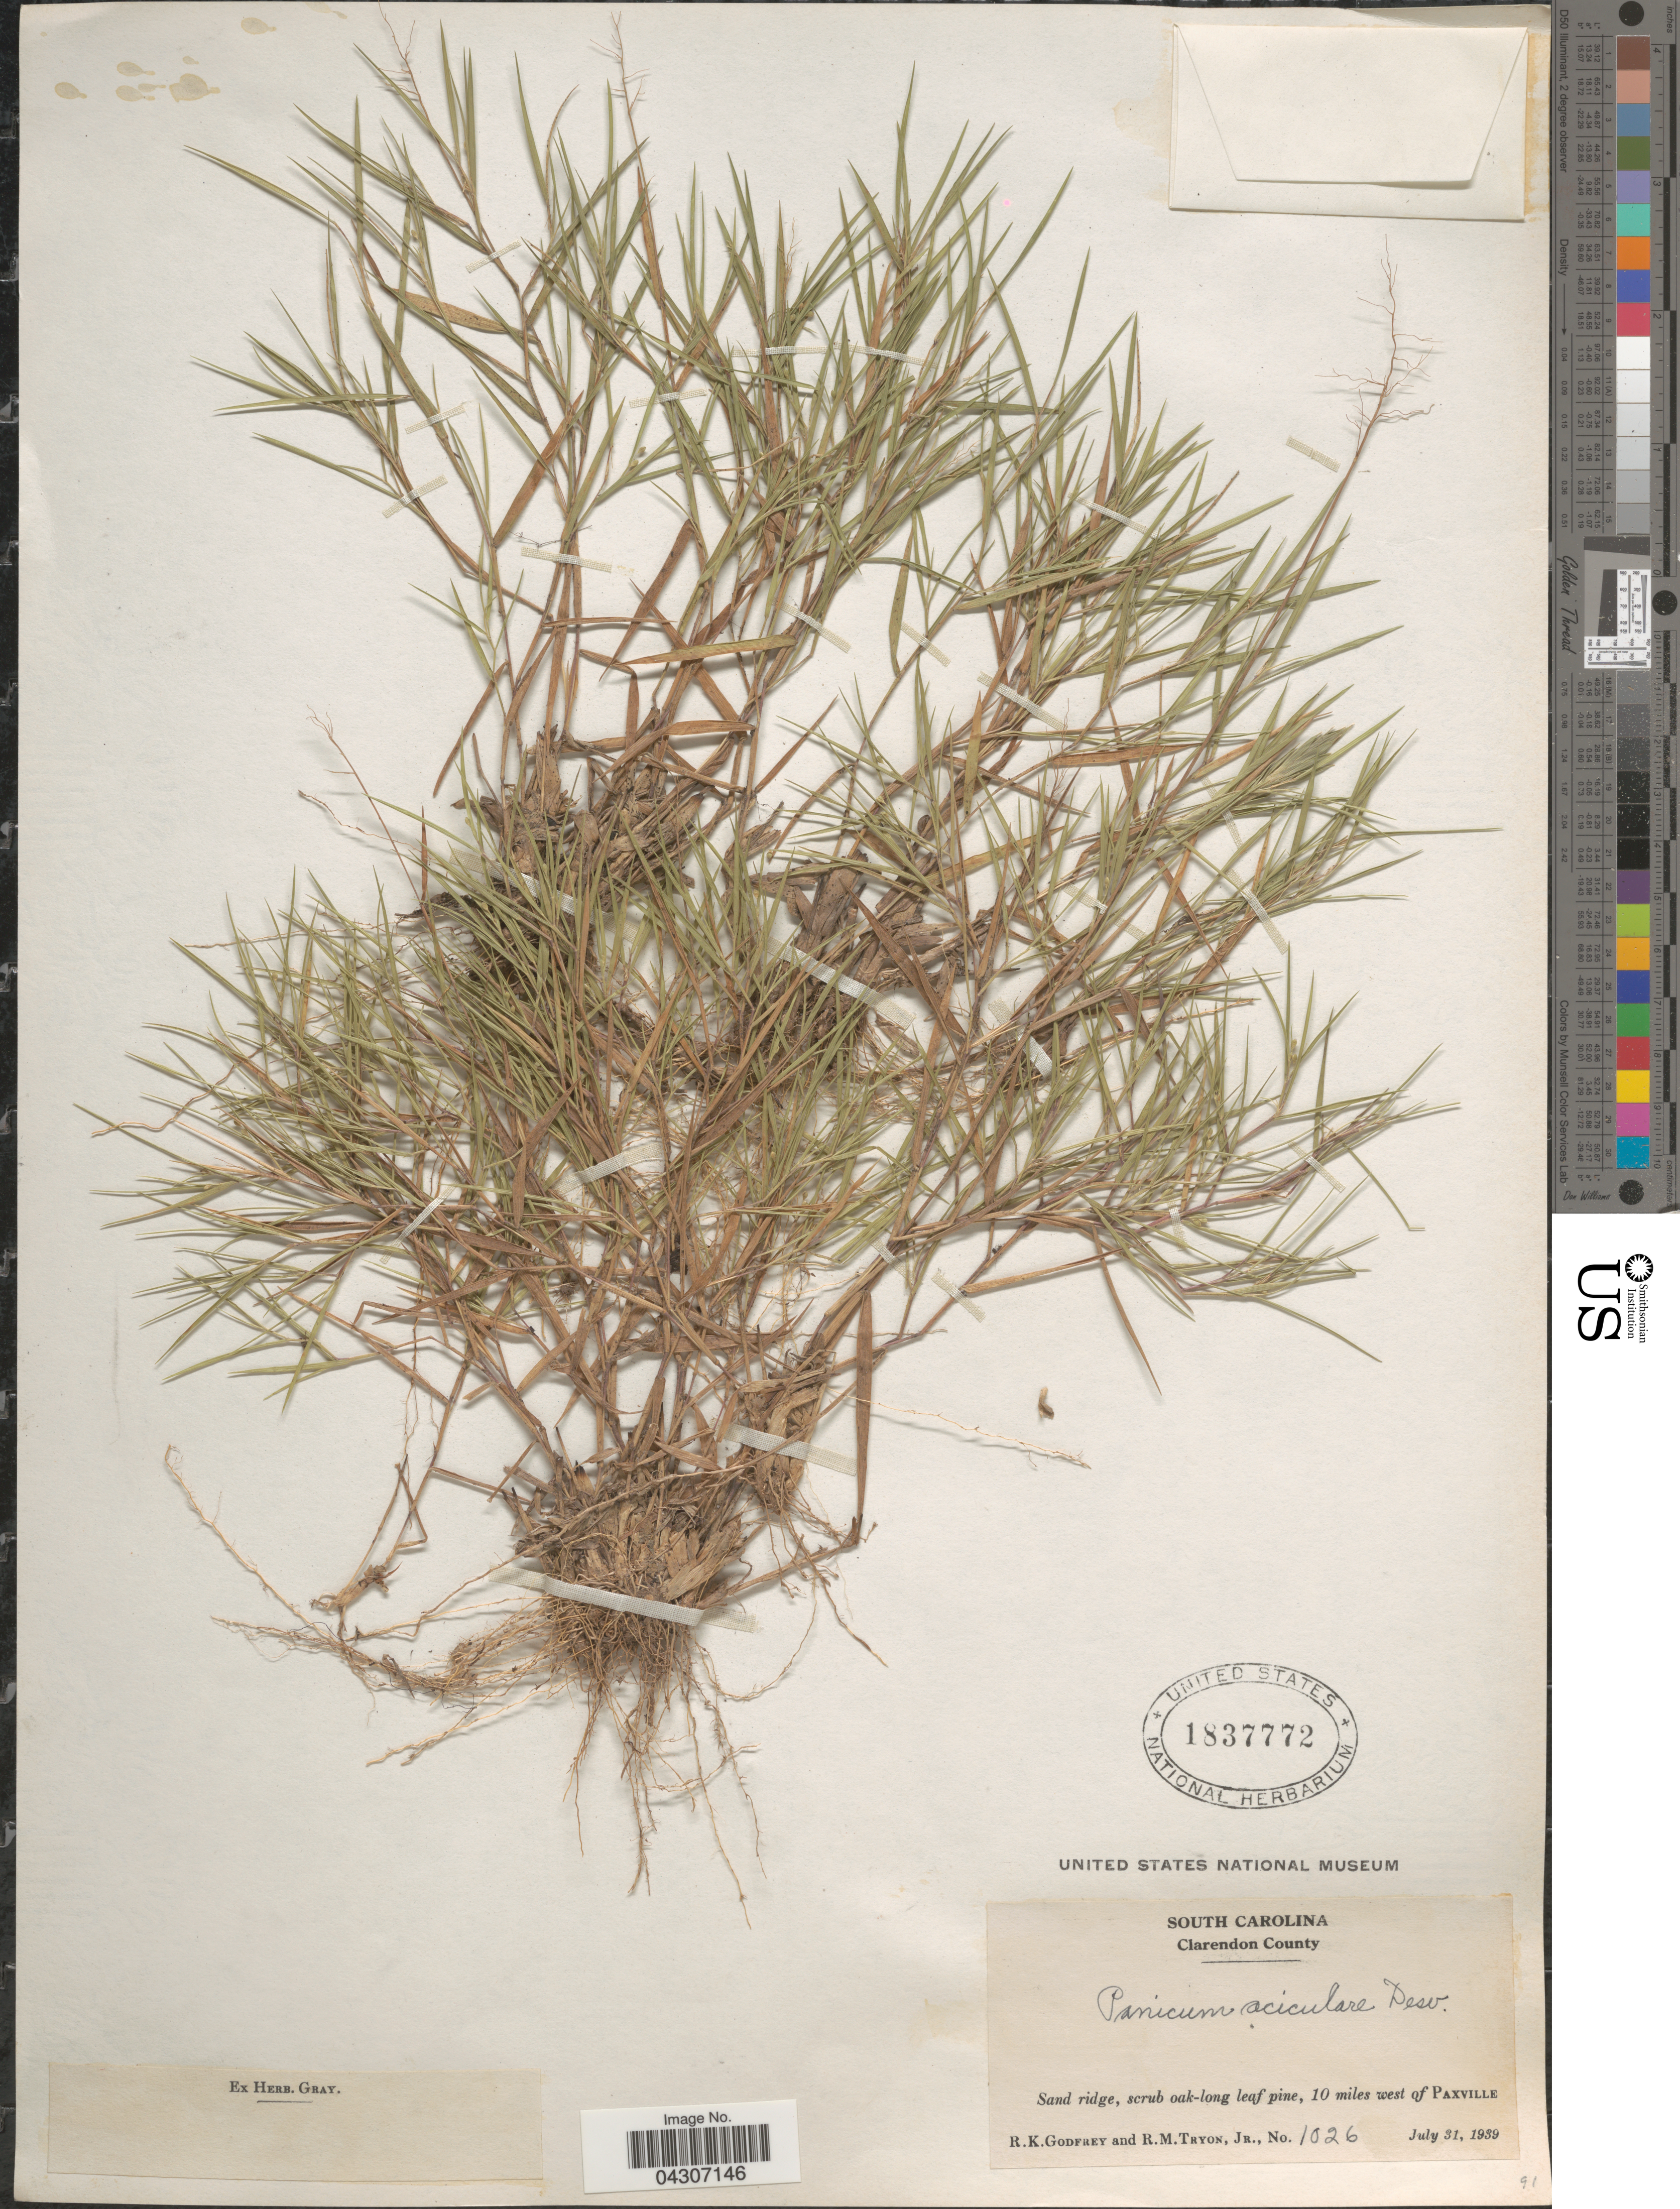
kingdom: Plantae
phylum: Tracheophyta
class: Liliopsida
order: Poales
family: Poaceae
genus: Dichanthelium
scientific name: Dichanthelium aciculare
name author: (Desv. ex Poir.) Gould & C.A. Clark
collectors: R. K. Godfrey & R. Tryon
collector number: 1026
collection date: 1939-07-31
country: United States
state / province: South Carolina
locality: Clarendon County. 10 miles west of Paxville.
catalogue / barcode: US 1837772